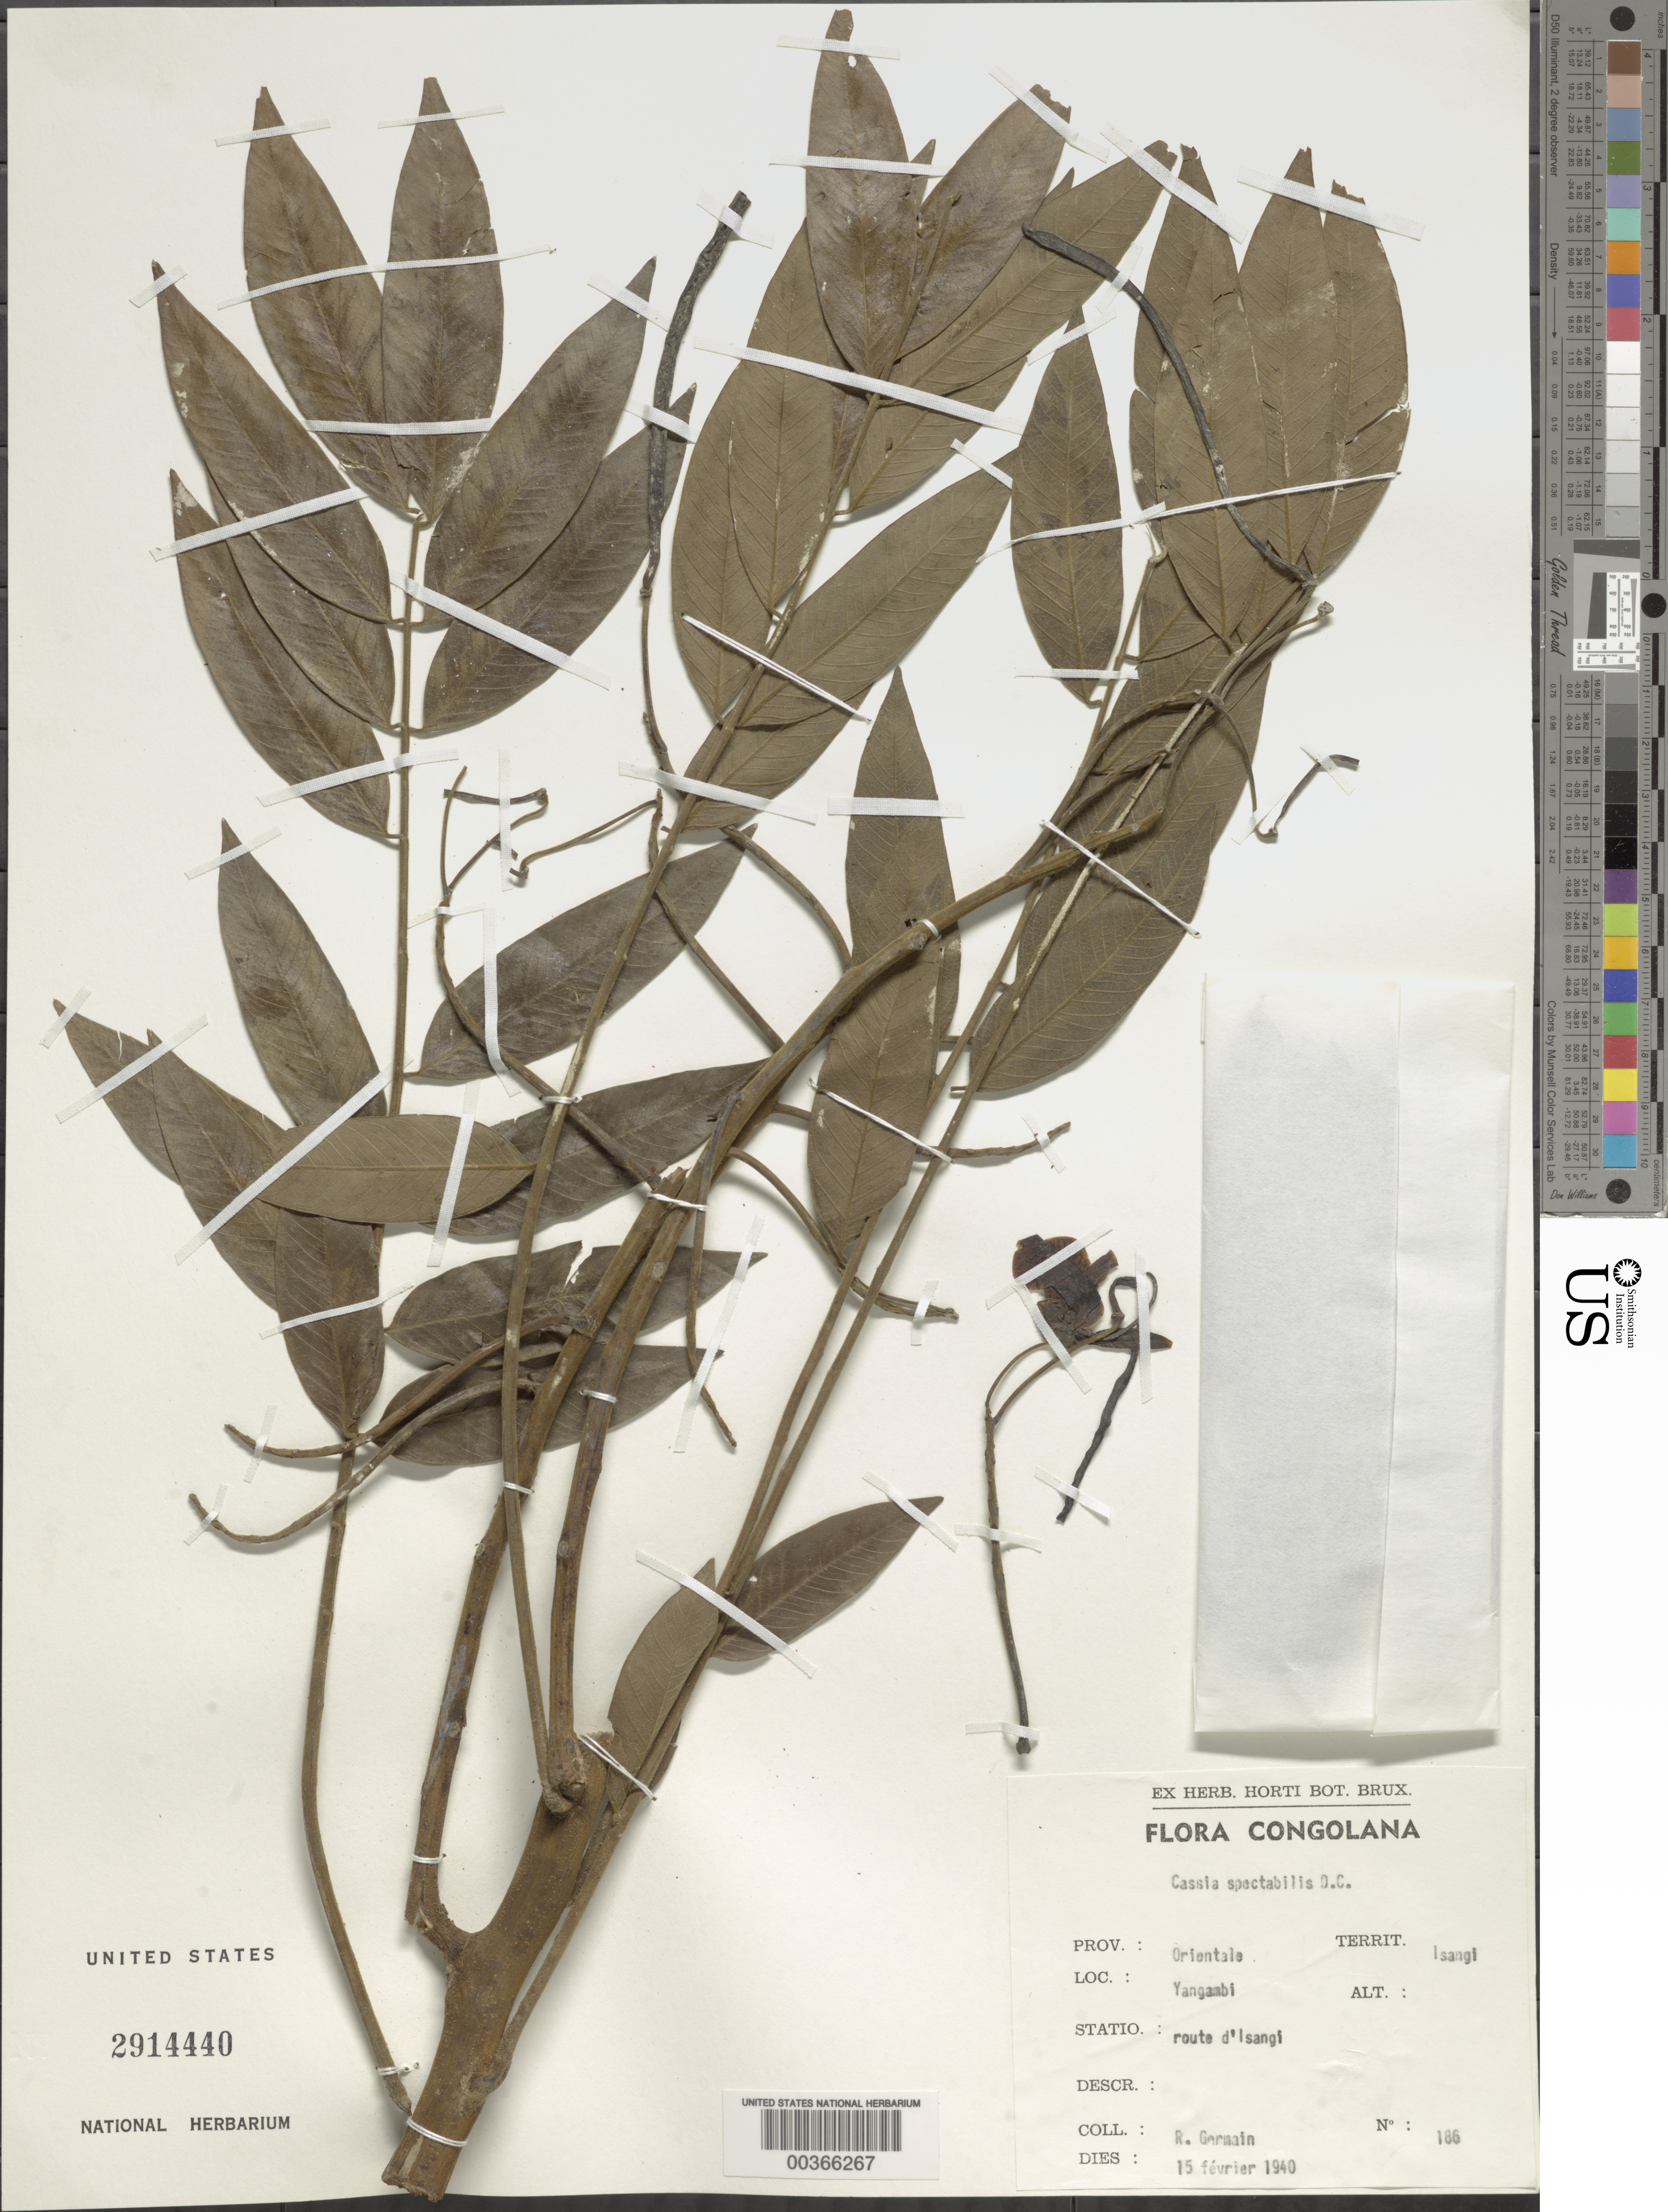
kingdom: Plantae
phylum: Tracheophyta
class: Magnoliopsida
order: Fabales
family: Fabaceae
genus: Senna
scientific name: Senna spectabilis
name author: (DC.) H.S. Irwin & Barneby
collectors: R. Germain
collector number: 186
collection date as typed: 15 Feb 1940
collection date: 1940-02-15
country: Congo, Democratic Republic of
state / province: Tshopo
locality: Isangi terr., yangambi, route d'isangi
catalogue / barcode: US 2914440